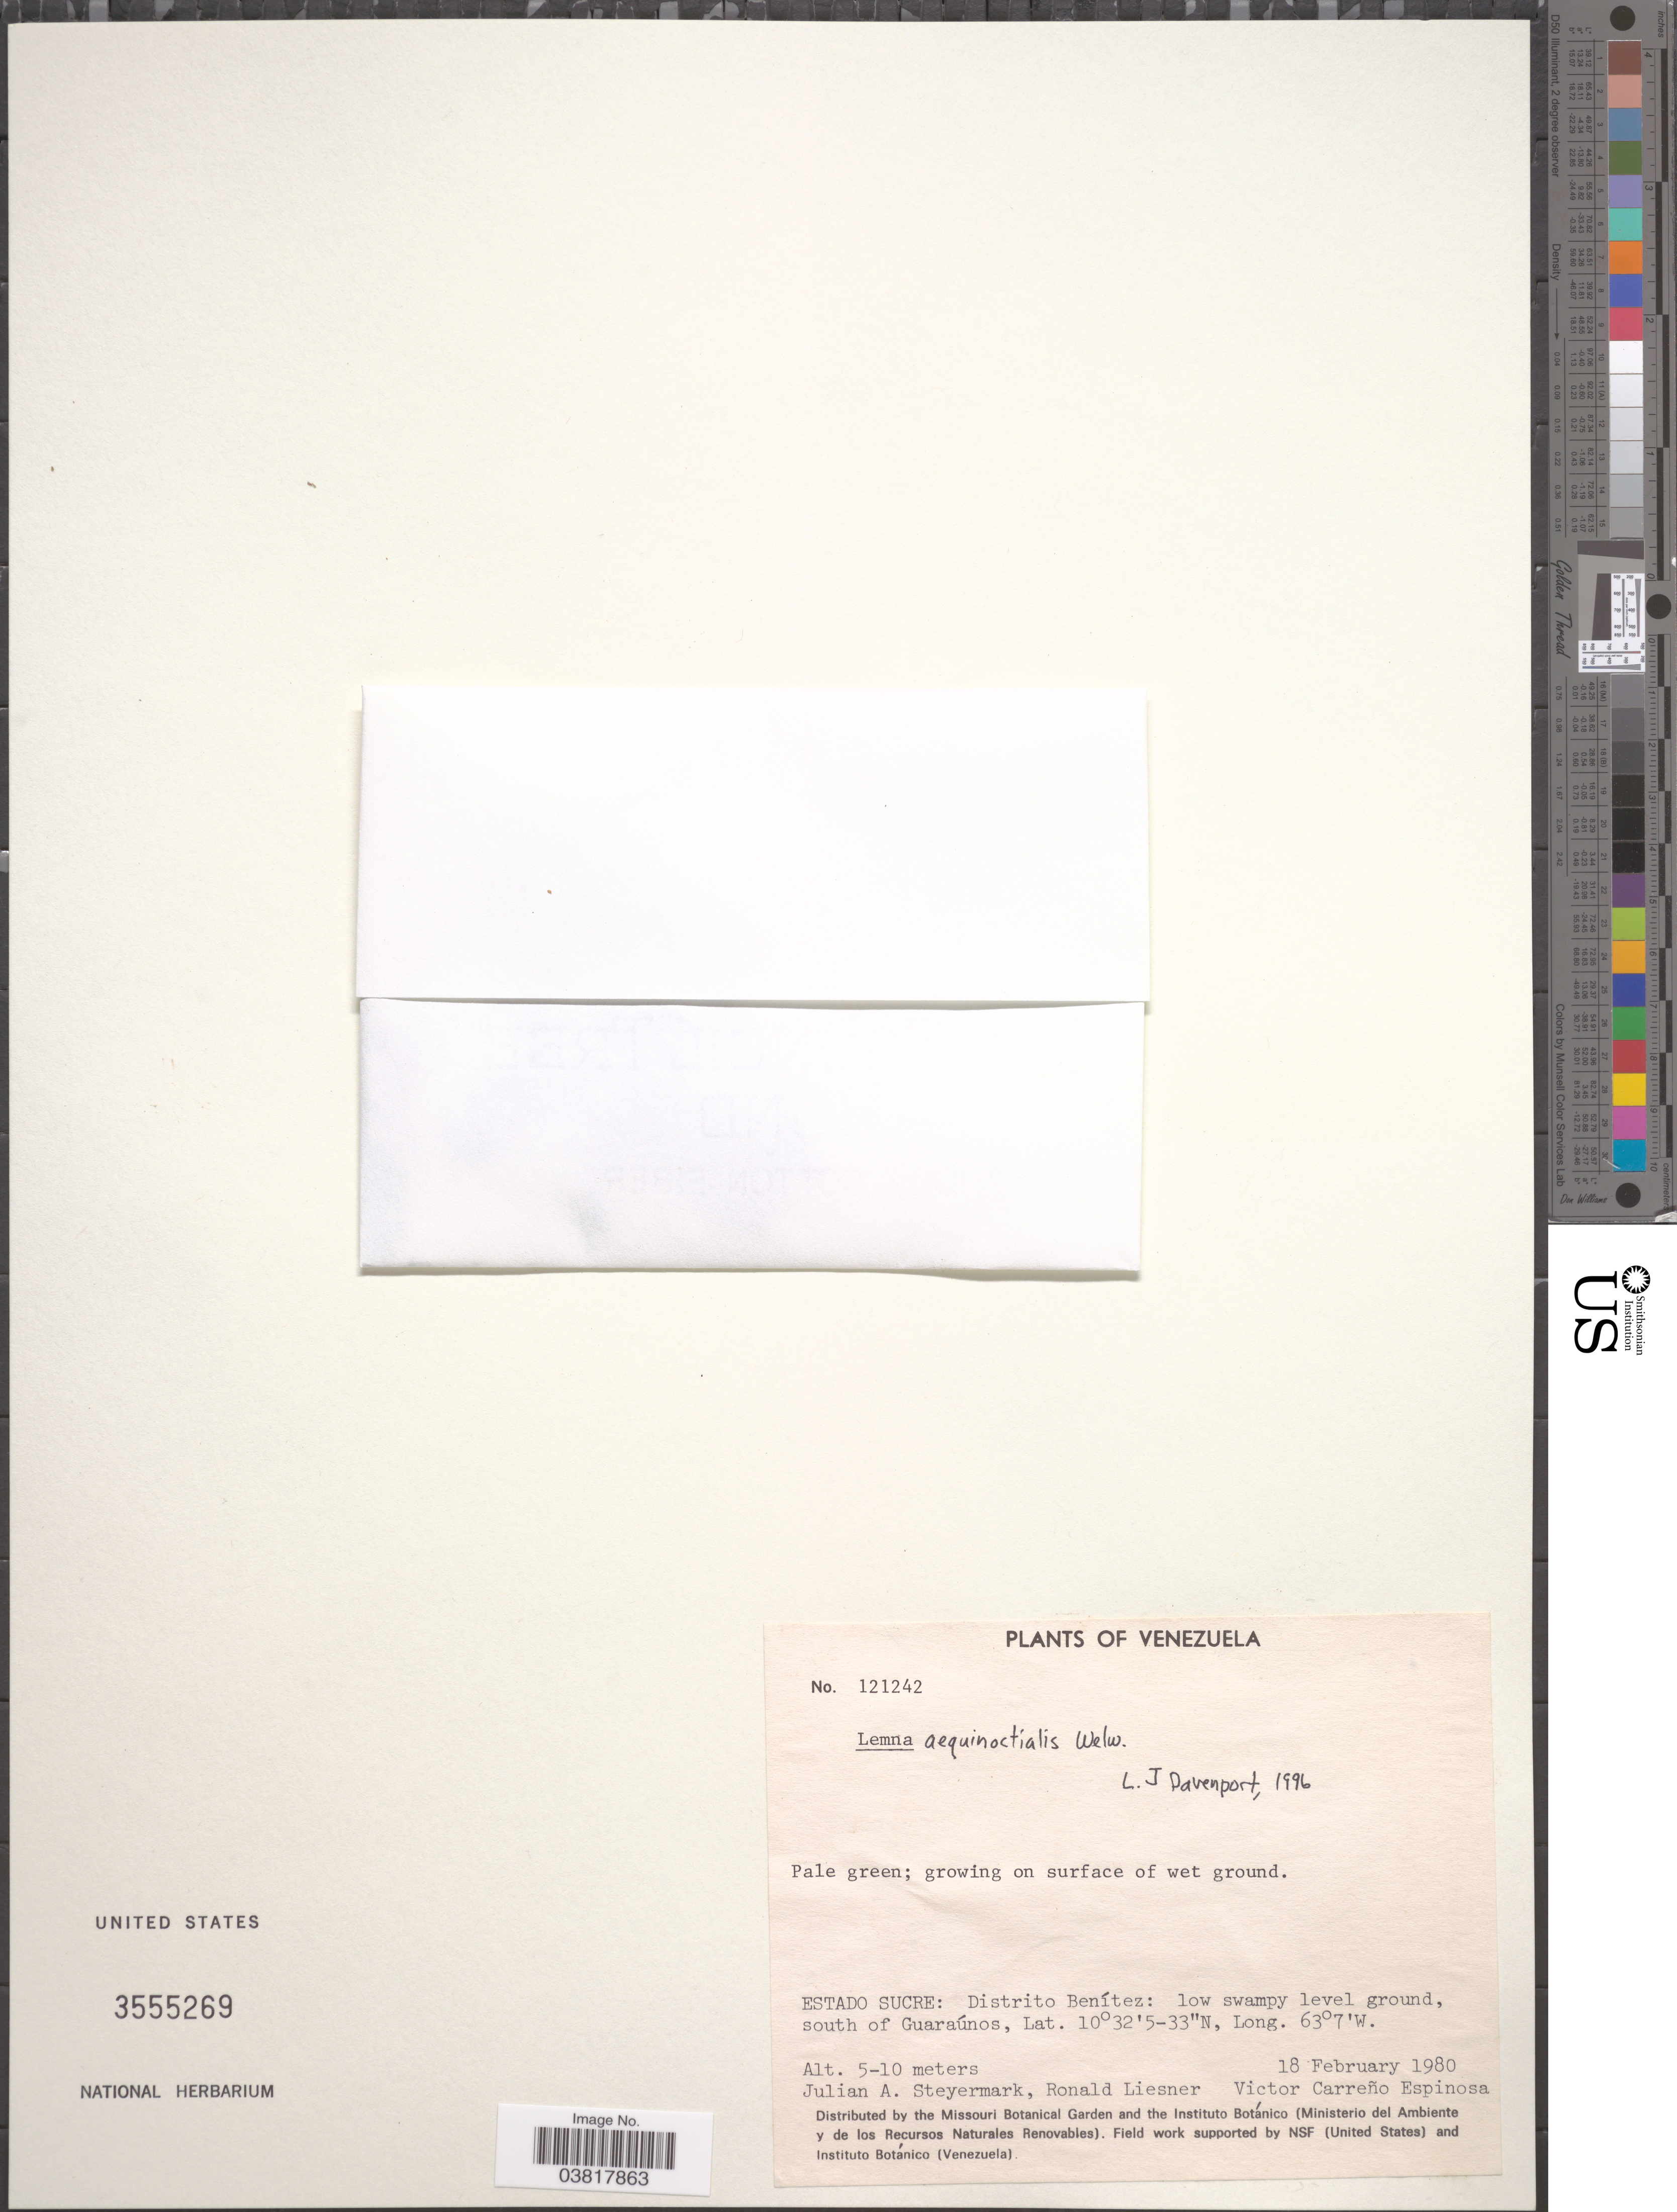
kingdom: Plantae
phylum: Tracheophyta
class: Liliopsida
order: Alismatales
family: Araceae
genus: Lemna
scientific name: Lemna aequinoctialis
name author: Welw.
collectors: J. Steyermark, R. L. Liesner & V. Carreño E.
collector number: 121242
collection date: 1980-02-18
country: Venezuela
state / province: Sucre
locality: Distrito Benítez: low swampy level ground, south of Guaraúnos.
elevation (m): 5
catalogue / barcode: US 3555269